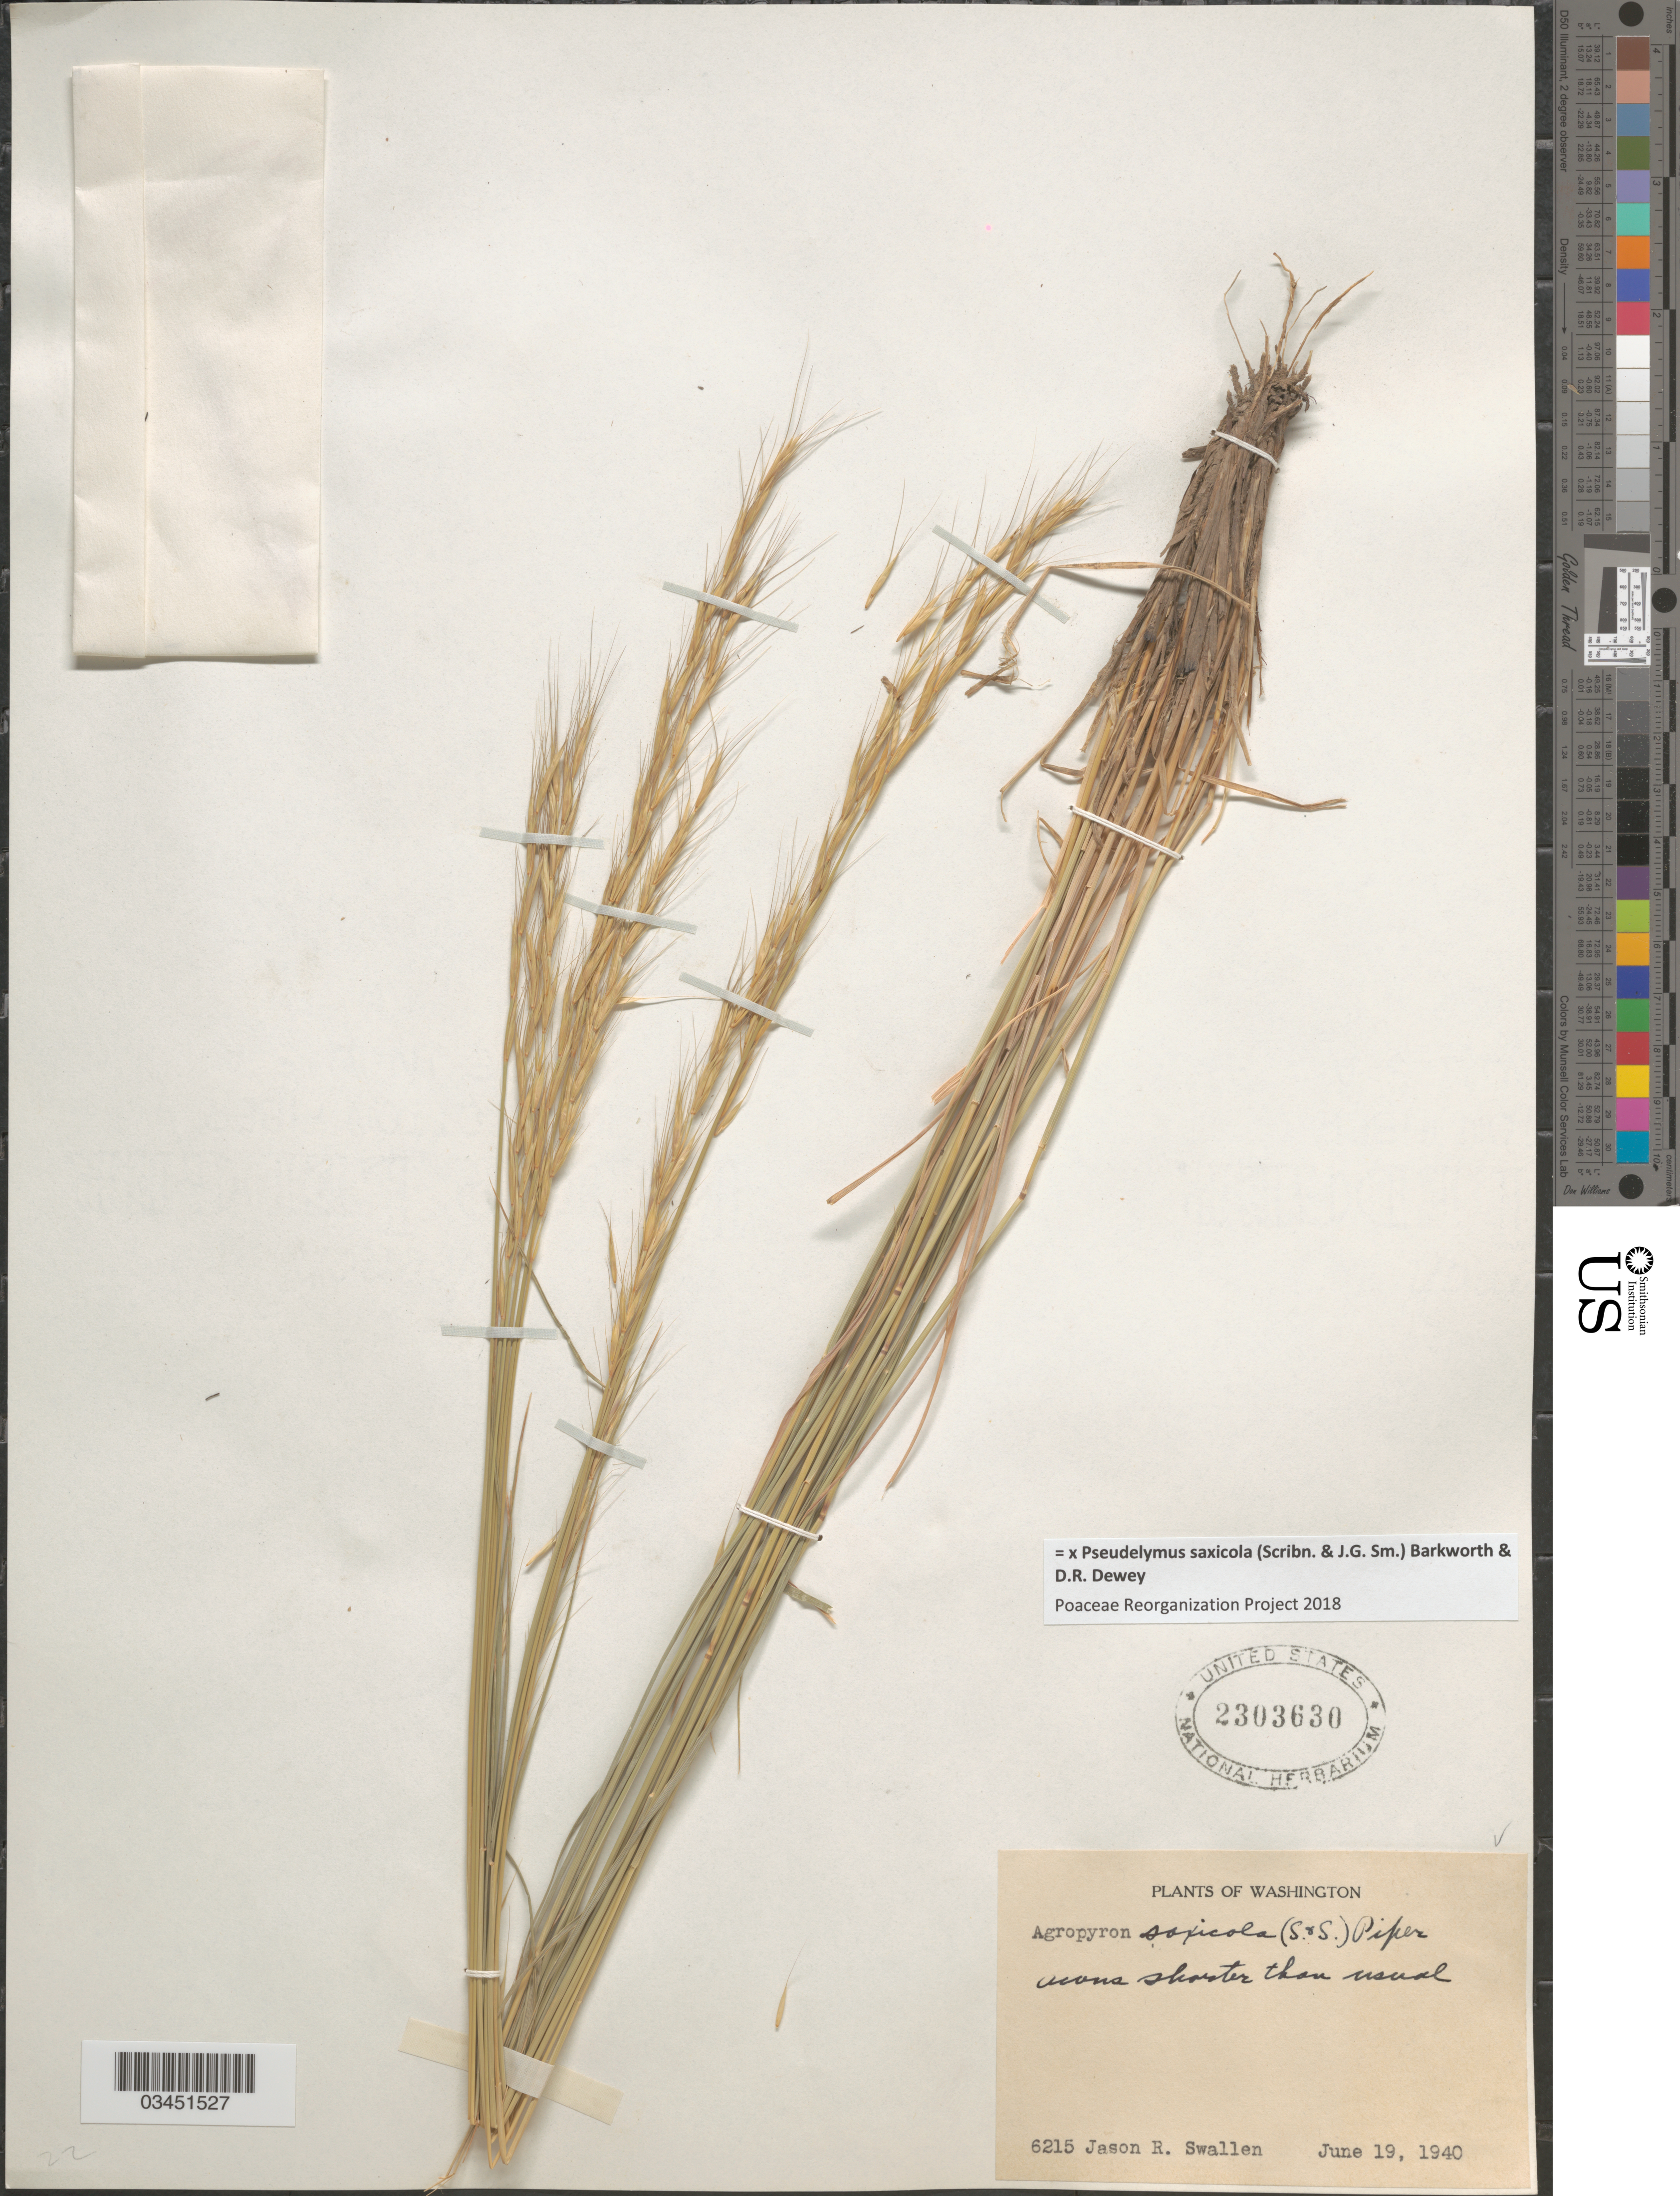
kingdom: Plantae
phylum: Tracheophyta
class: Liliopsida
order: Poales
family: Poaceae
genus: Pseudelymus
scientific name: x Pseudelymus saxicola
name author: (Scribn. & J.G. Sm.) Barkworth & Dewey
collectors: J. R. Swallen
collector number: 6215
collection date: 1940-06-19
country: United States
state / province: Washington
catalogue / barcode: US 2303630